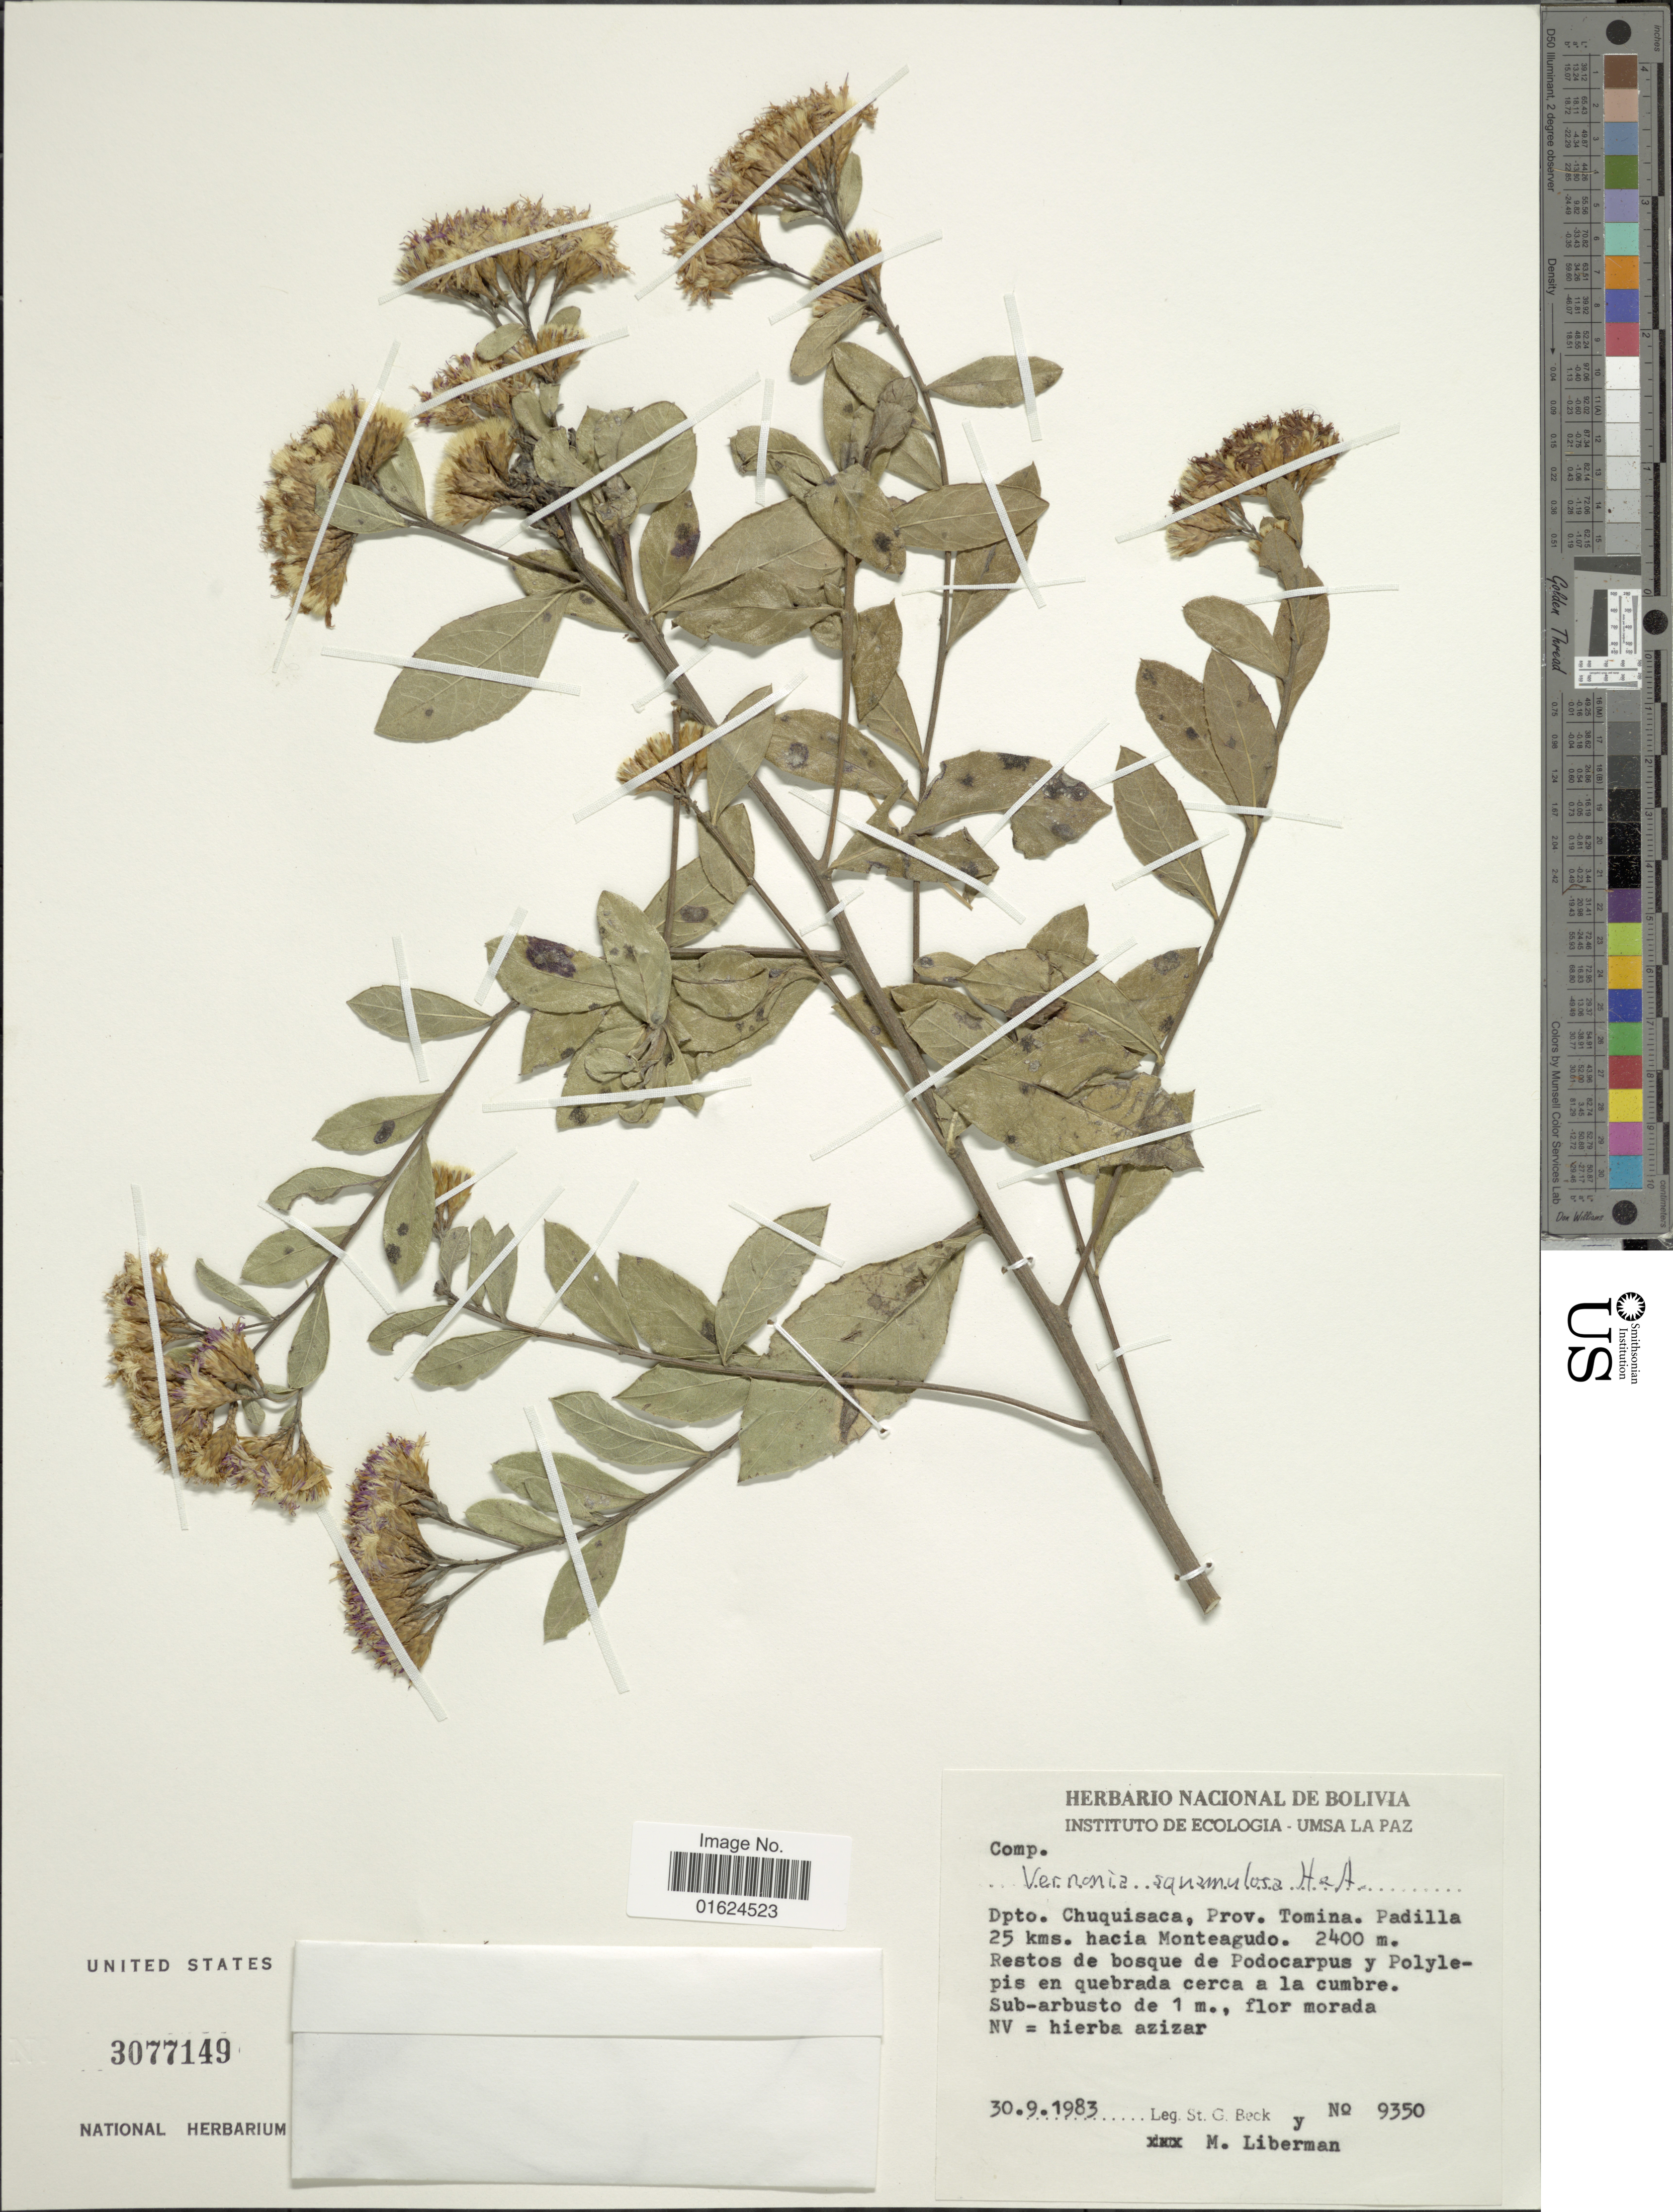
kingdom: Plantae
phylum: Tracheophyta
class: Magnoliopsida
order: Asterales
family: Asteraceae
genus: Vernonanthura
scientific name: Vernonanthura squamulosa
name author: (Hook. & Arn.) H. Rob.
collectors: S. G. Beck & M. Liberman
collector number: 9350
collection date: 1983-09-30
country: Bolivia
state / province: Chuquisaca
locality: Dpto Chuquisaca, Prov. Tomina. Padilla 25 kms hacia Monteagudo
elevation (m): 2400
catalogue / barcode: US 3077149